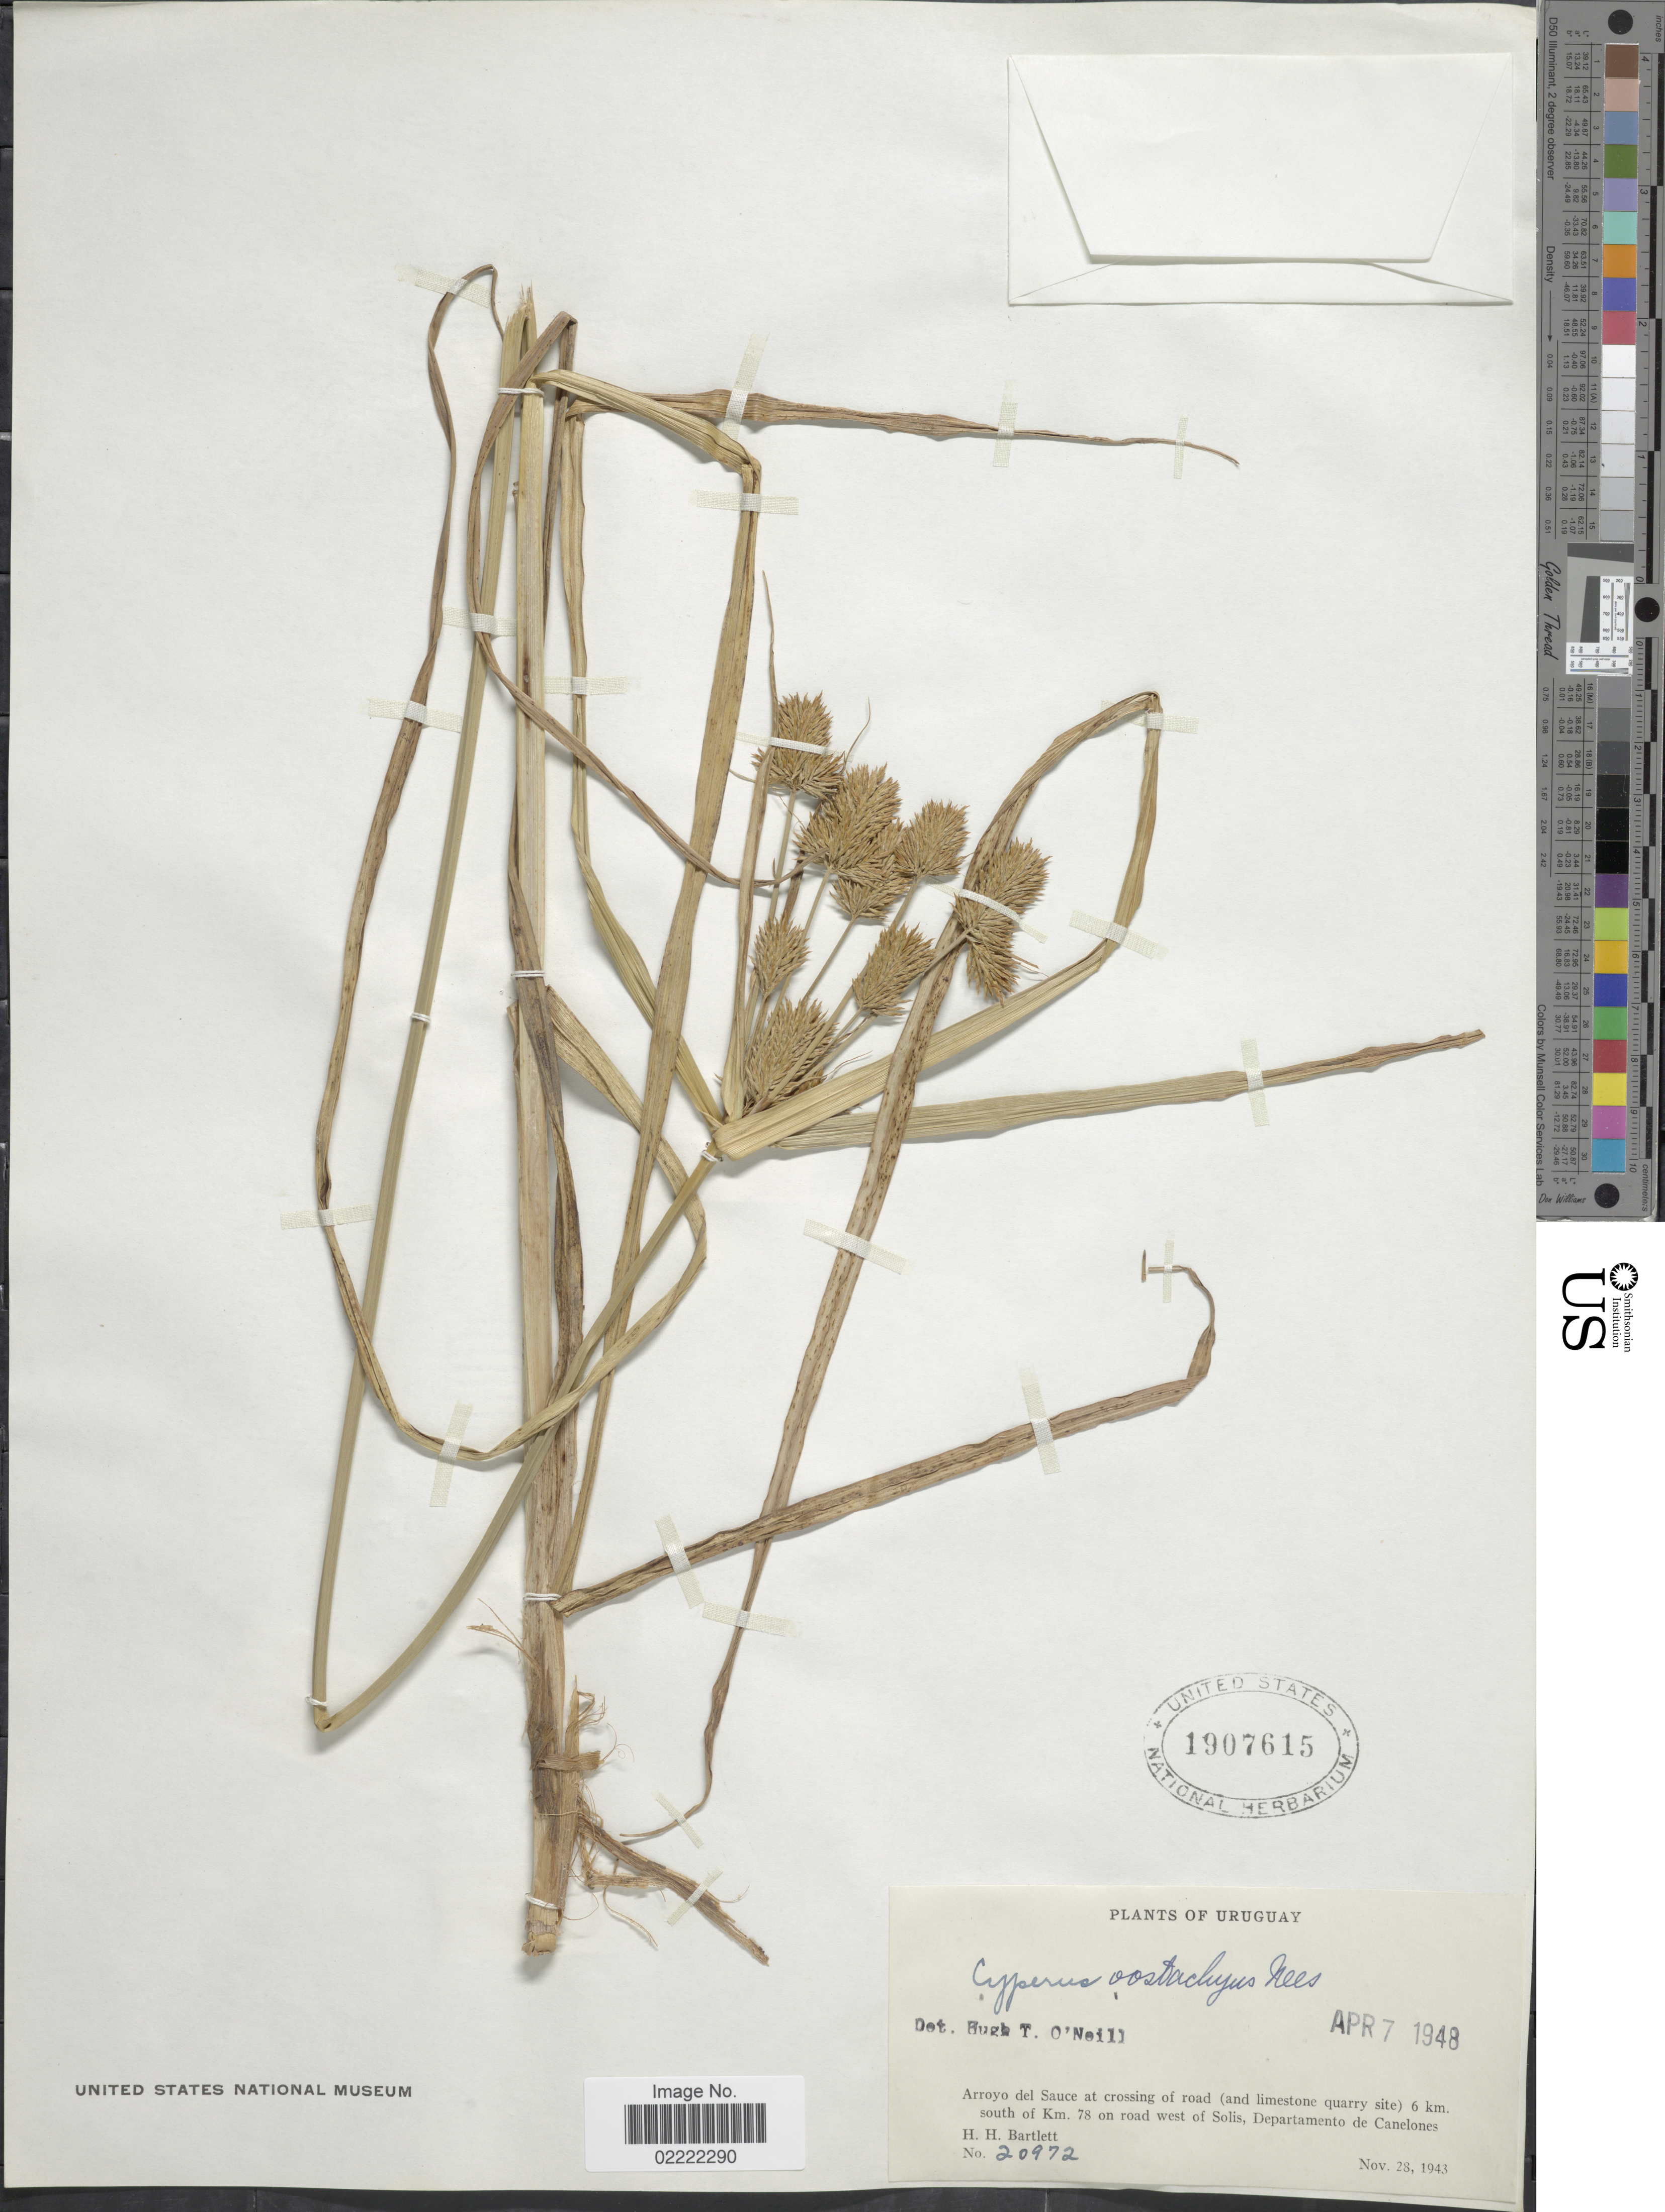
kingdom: Plantae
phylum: Tracheophyta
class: Liliopsida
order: Poales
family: Cyperaceae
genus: Cyperus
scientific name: Cyperus laetus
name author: J. Presl & C. Presl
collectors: H. H. Bartlett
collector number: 20972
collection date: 1943-11-28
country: Uruguay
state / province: Canelones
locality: Arroyo del Sauce at crossing of road (and limestone quarry site) 6 km. south of Km. 78 on road west of Solis, Departamento de Canelones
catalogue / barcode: US 1907615